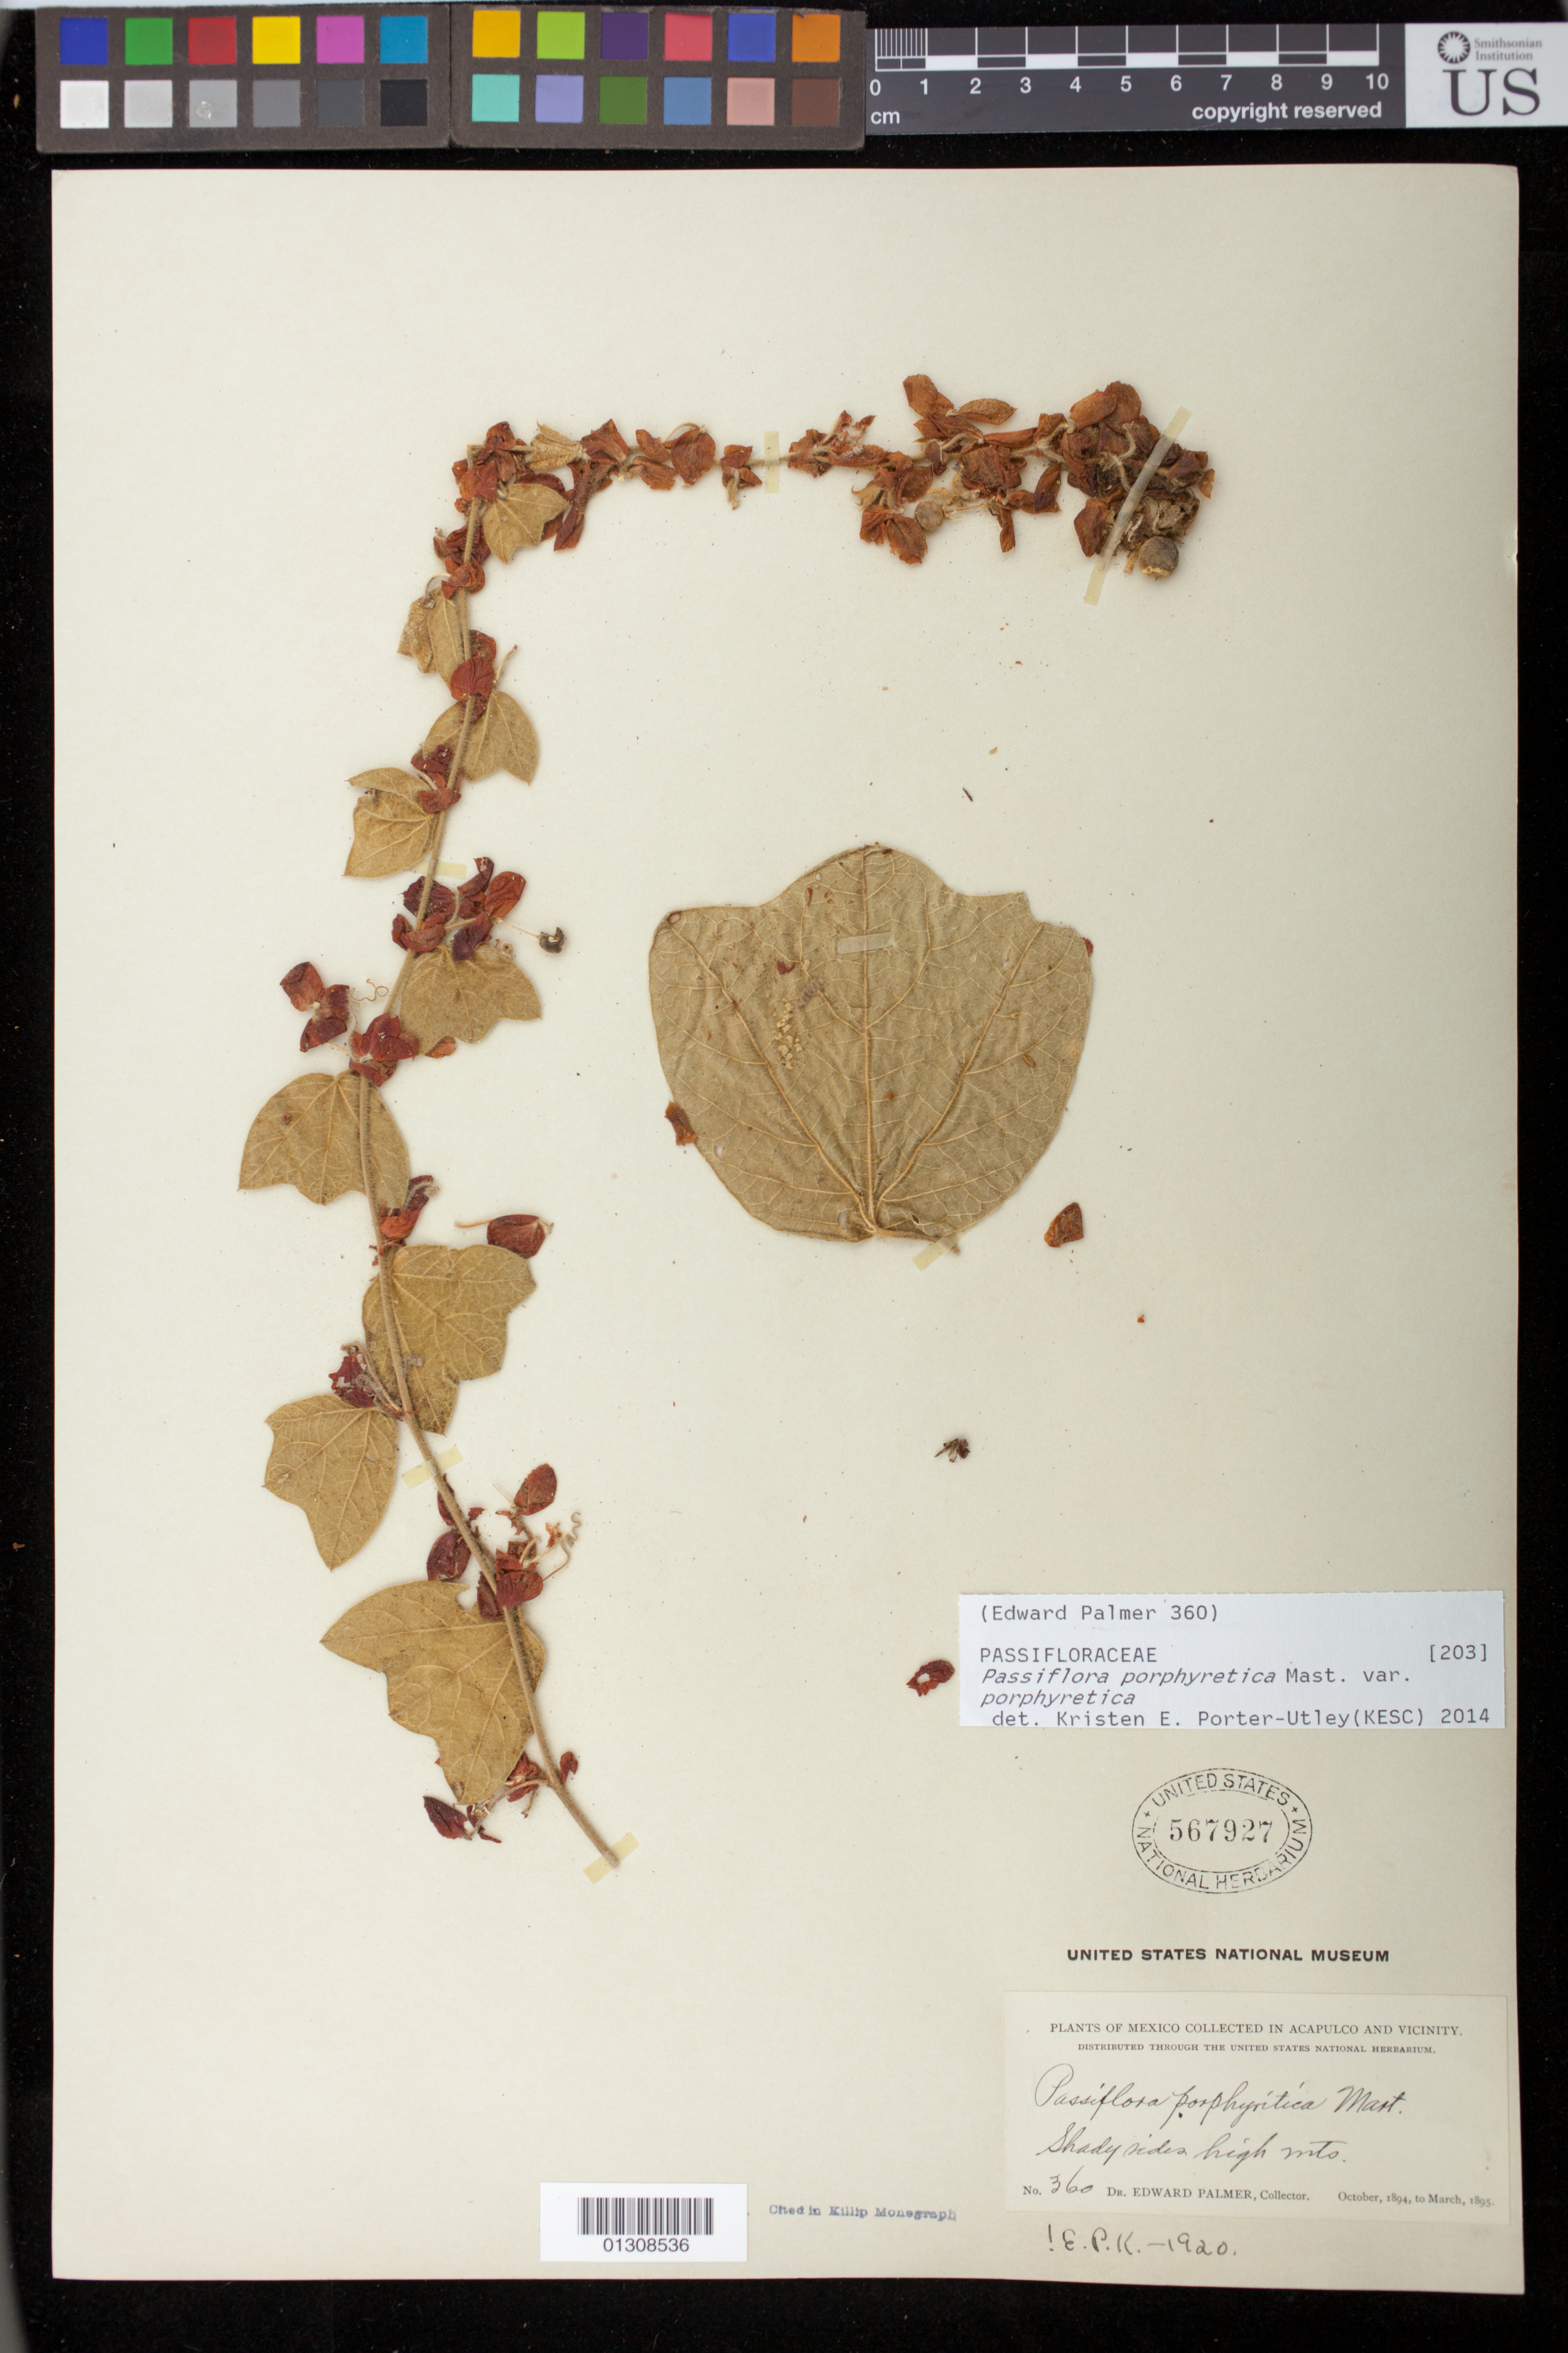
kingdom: Plantae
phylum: Tracheophyta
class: Magnoliopsida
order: Malpighiales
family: Passifloraceae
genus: Passiflora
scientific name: Passiflora porphyretica var. porphyretica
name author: Mast.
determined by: Porter-Utley, K. E.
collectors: E. Palmer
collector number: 360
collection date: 1894-10/1895-03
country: Mexico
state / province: Guerrero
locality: Acapulco and vicinity.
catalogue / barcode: US 567927